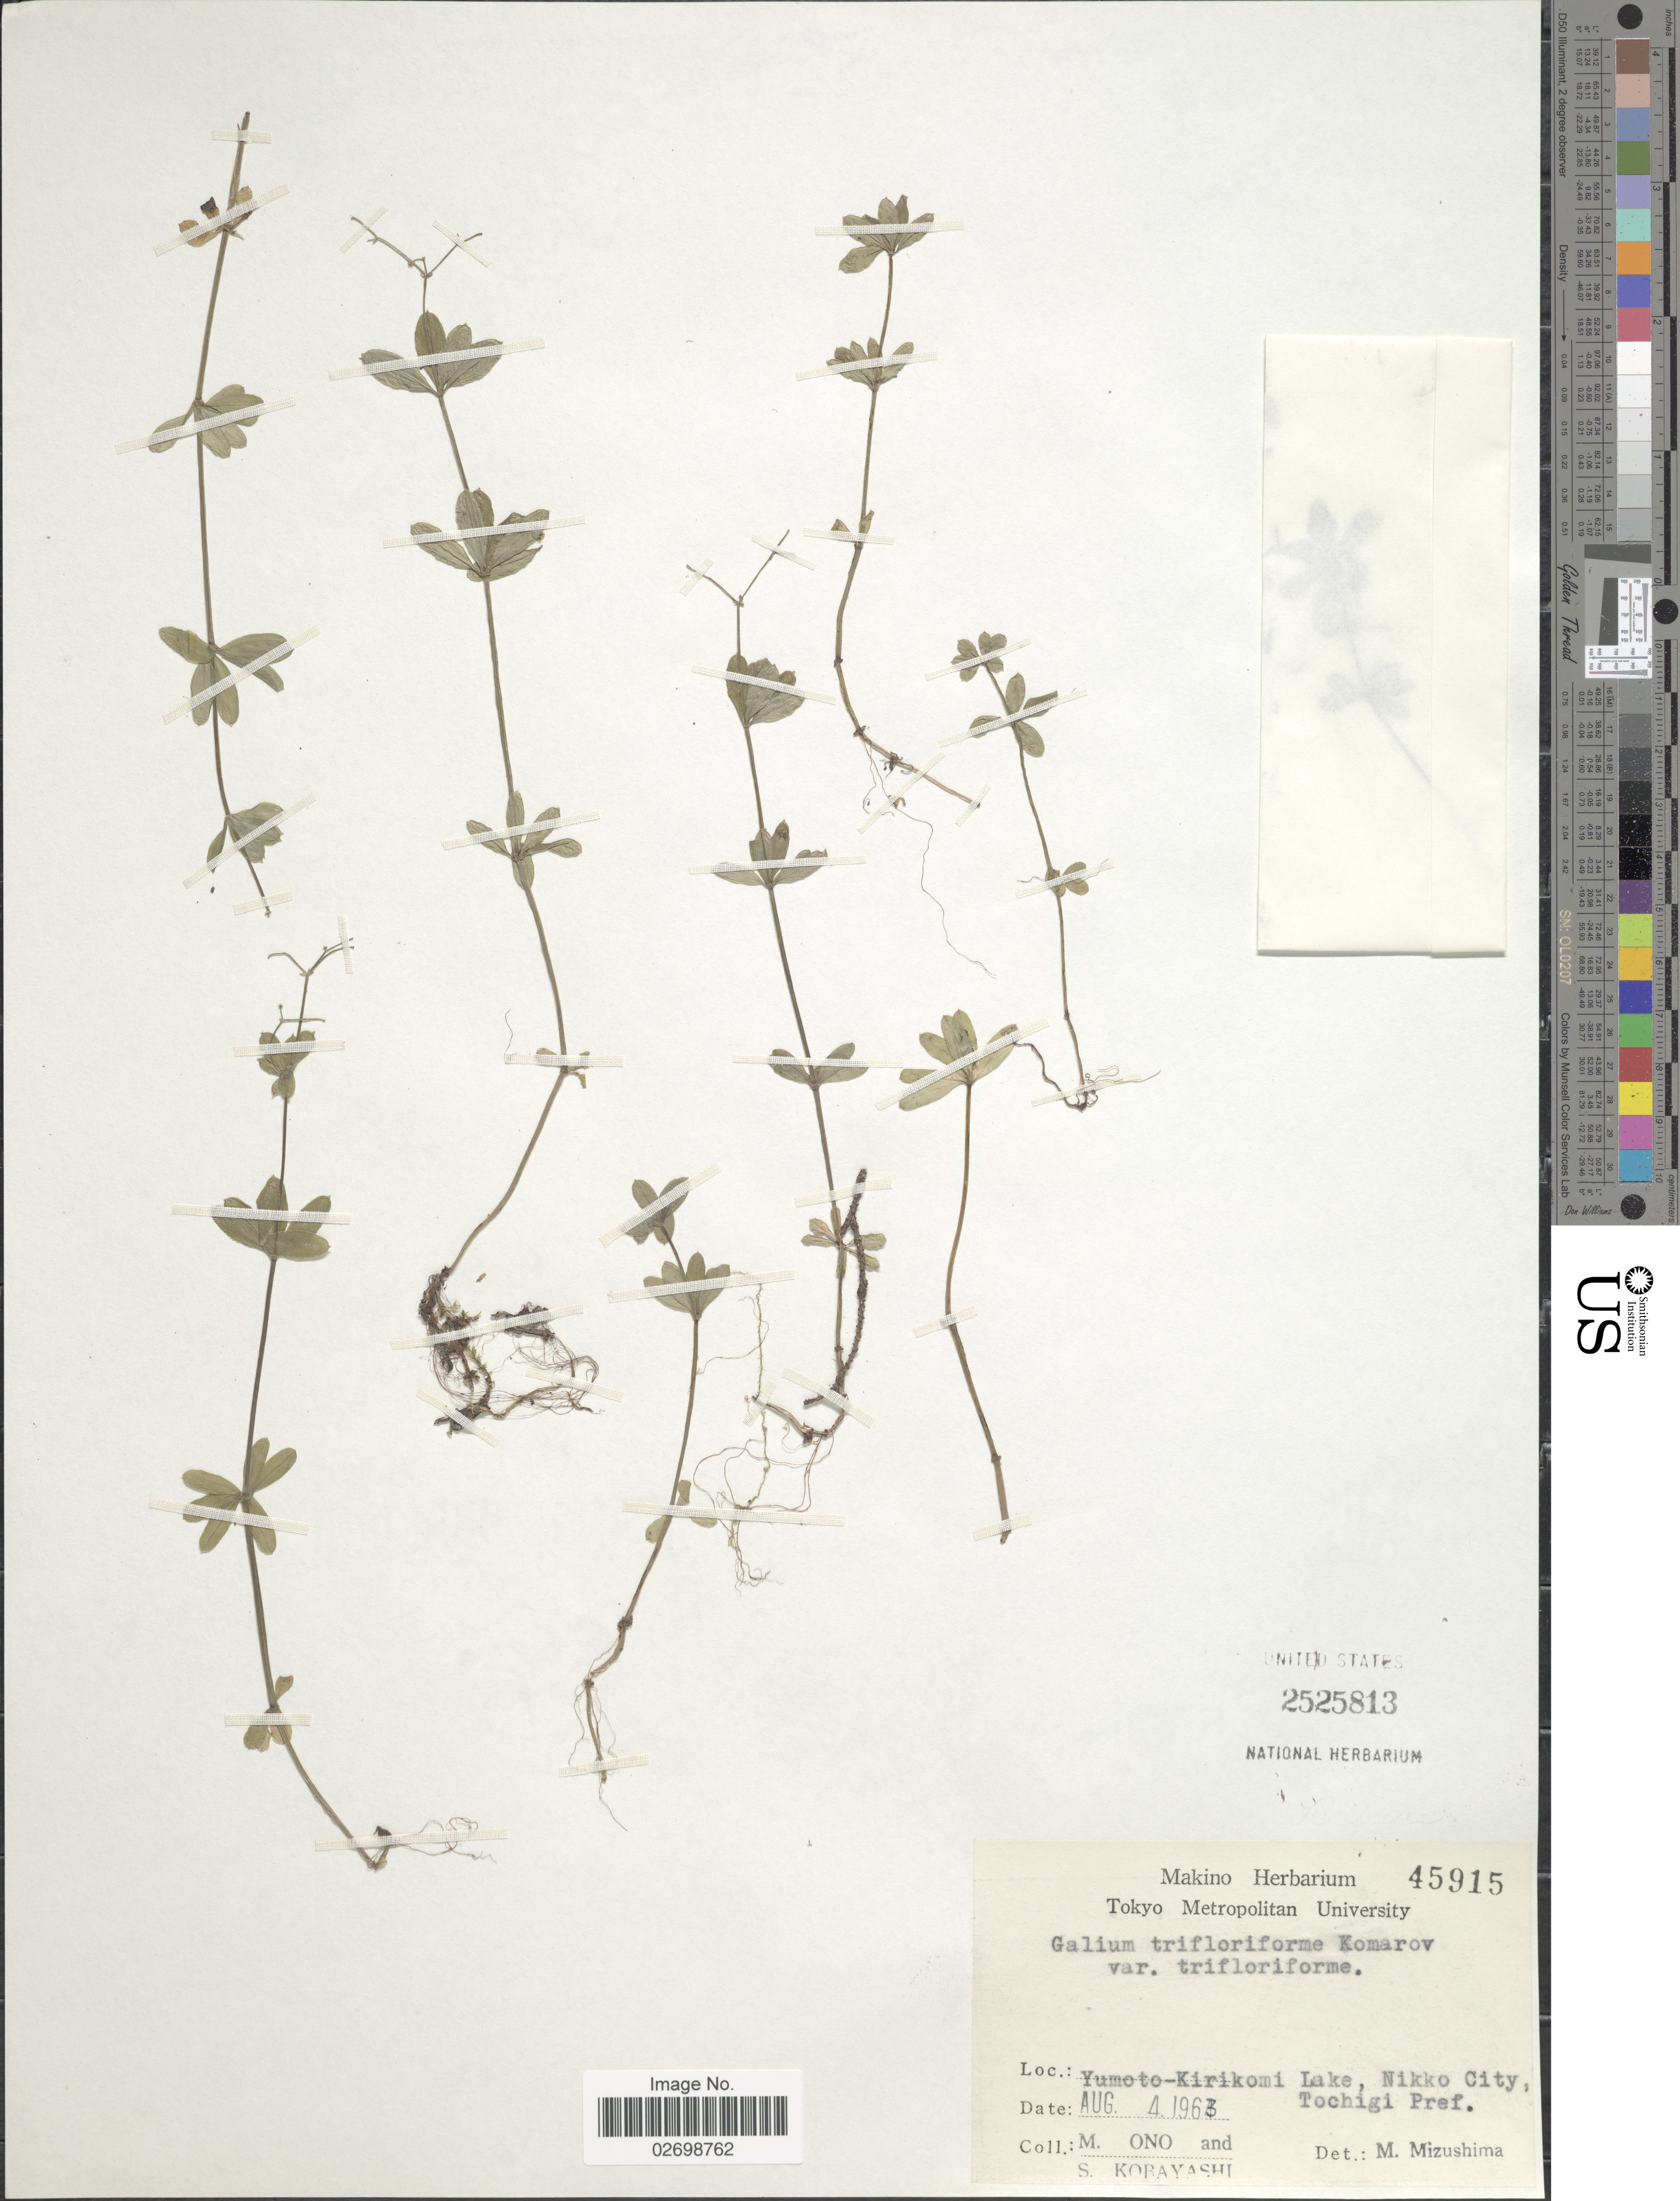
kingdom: Plantae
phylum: Tracheophyta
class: Magnoliopsida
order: Gentianales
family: Rubiaceae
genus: Galium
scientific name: Galium trifloriforme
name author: Kom.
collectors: M. Ono & S. Kobayashi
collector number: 45915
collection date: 1963-08-04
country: Japan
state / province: Totigi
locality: Yumoto-Kirikomi Lake, Nikko City, Tochigi Pref.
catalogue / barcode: US 2525813